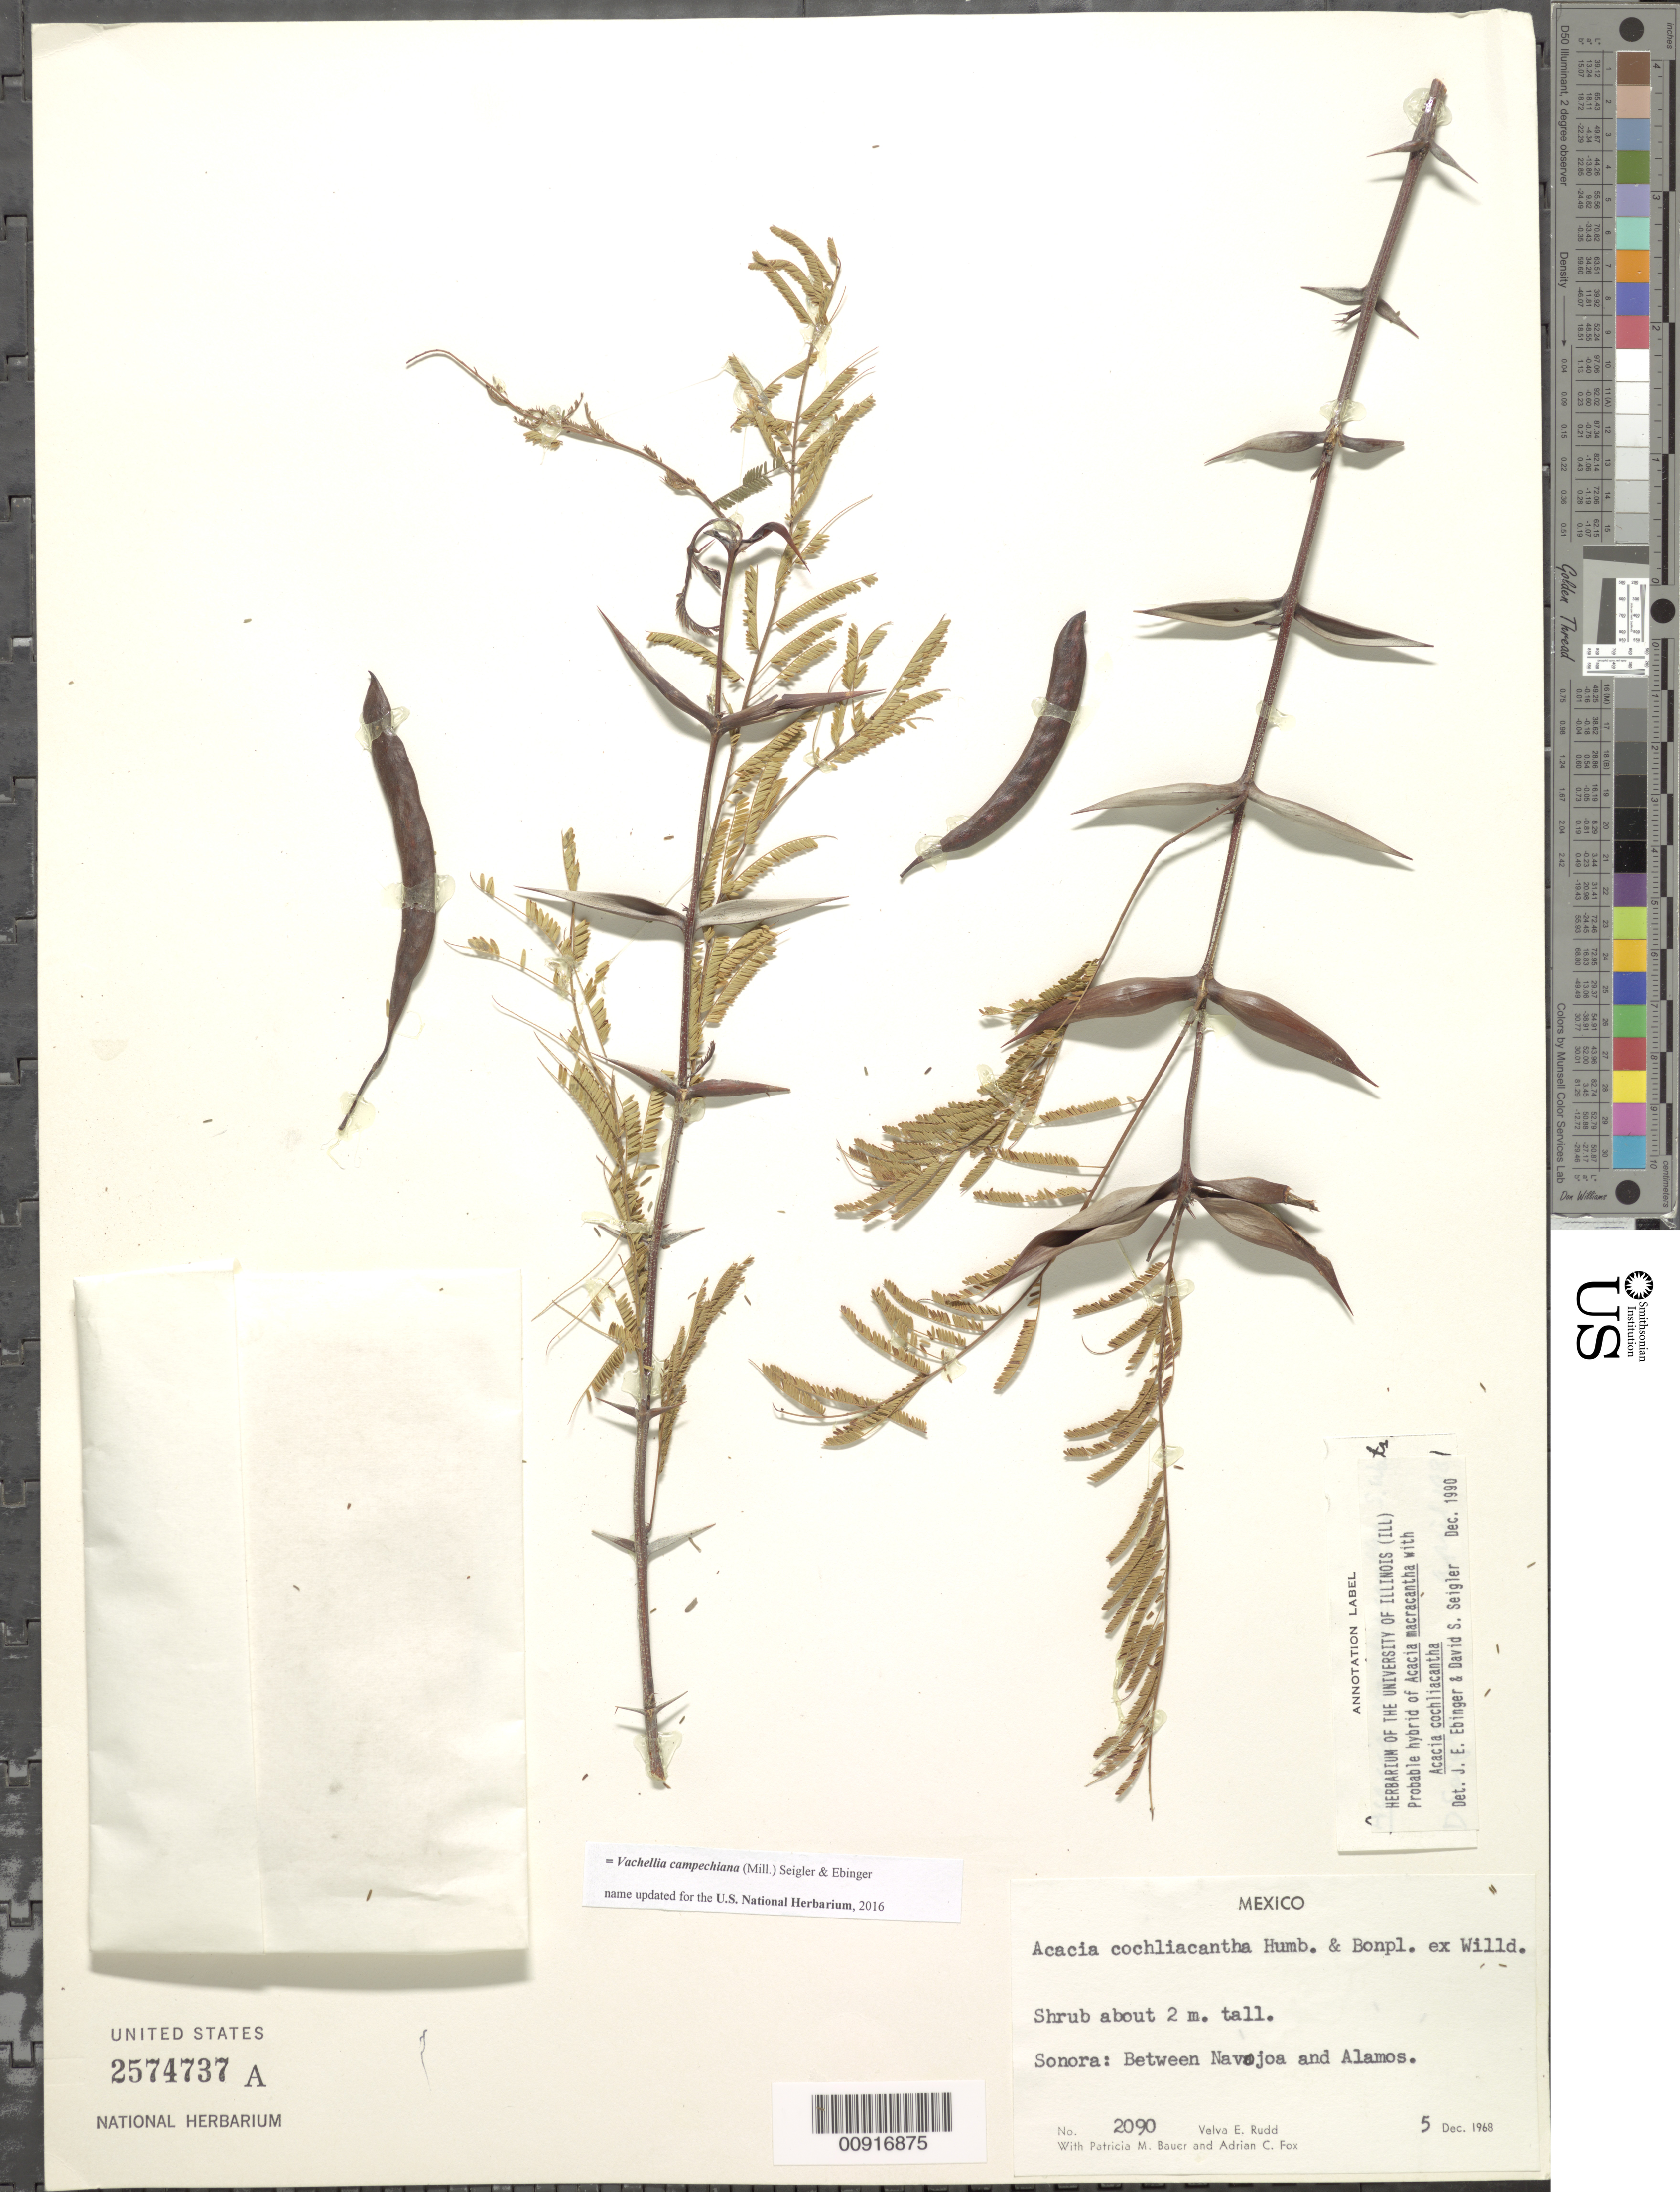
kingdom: Plantae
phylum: Tracheophyta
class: Magnoliopsida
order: Fabales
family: Fabaceae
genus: Vachellia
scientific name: Vachellia campechiana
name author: (Mill.) Seigler & Ebinger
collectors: V. E. Rudd, P. Bauer & A. Fox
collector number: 2090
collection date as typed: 05 Dec 1968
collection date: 1968-12-05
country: Mexico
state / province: Sonora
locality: Sonora: Between Navojoa and Alamos.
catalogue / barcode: US 2574737A